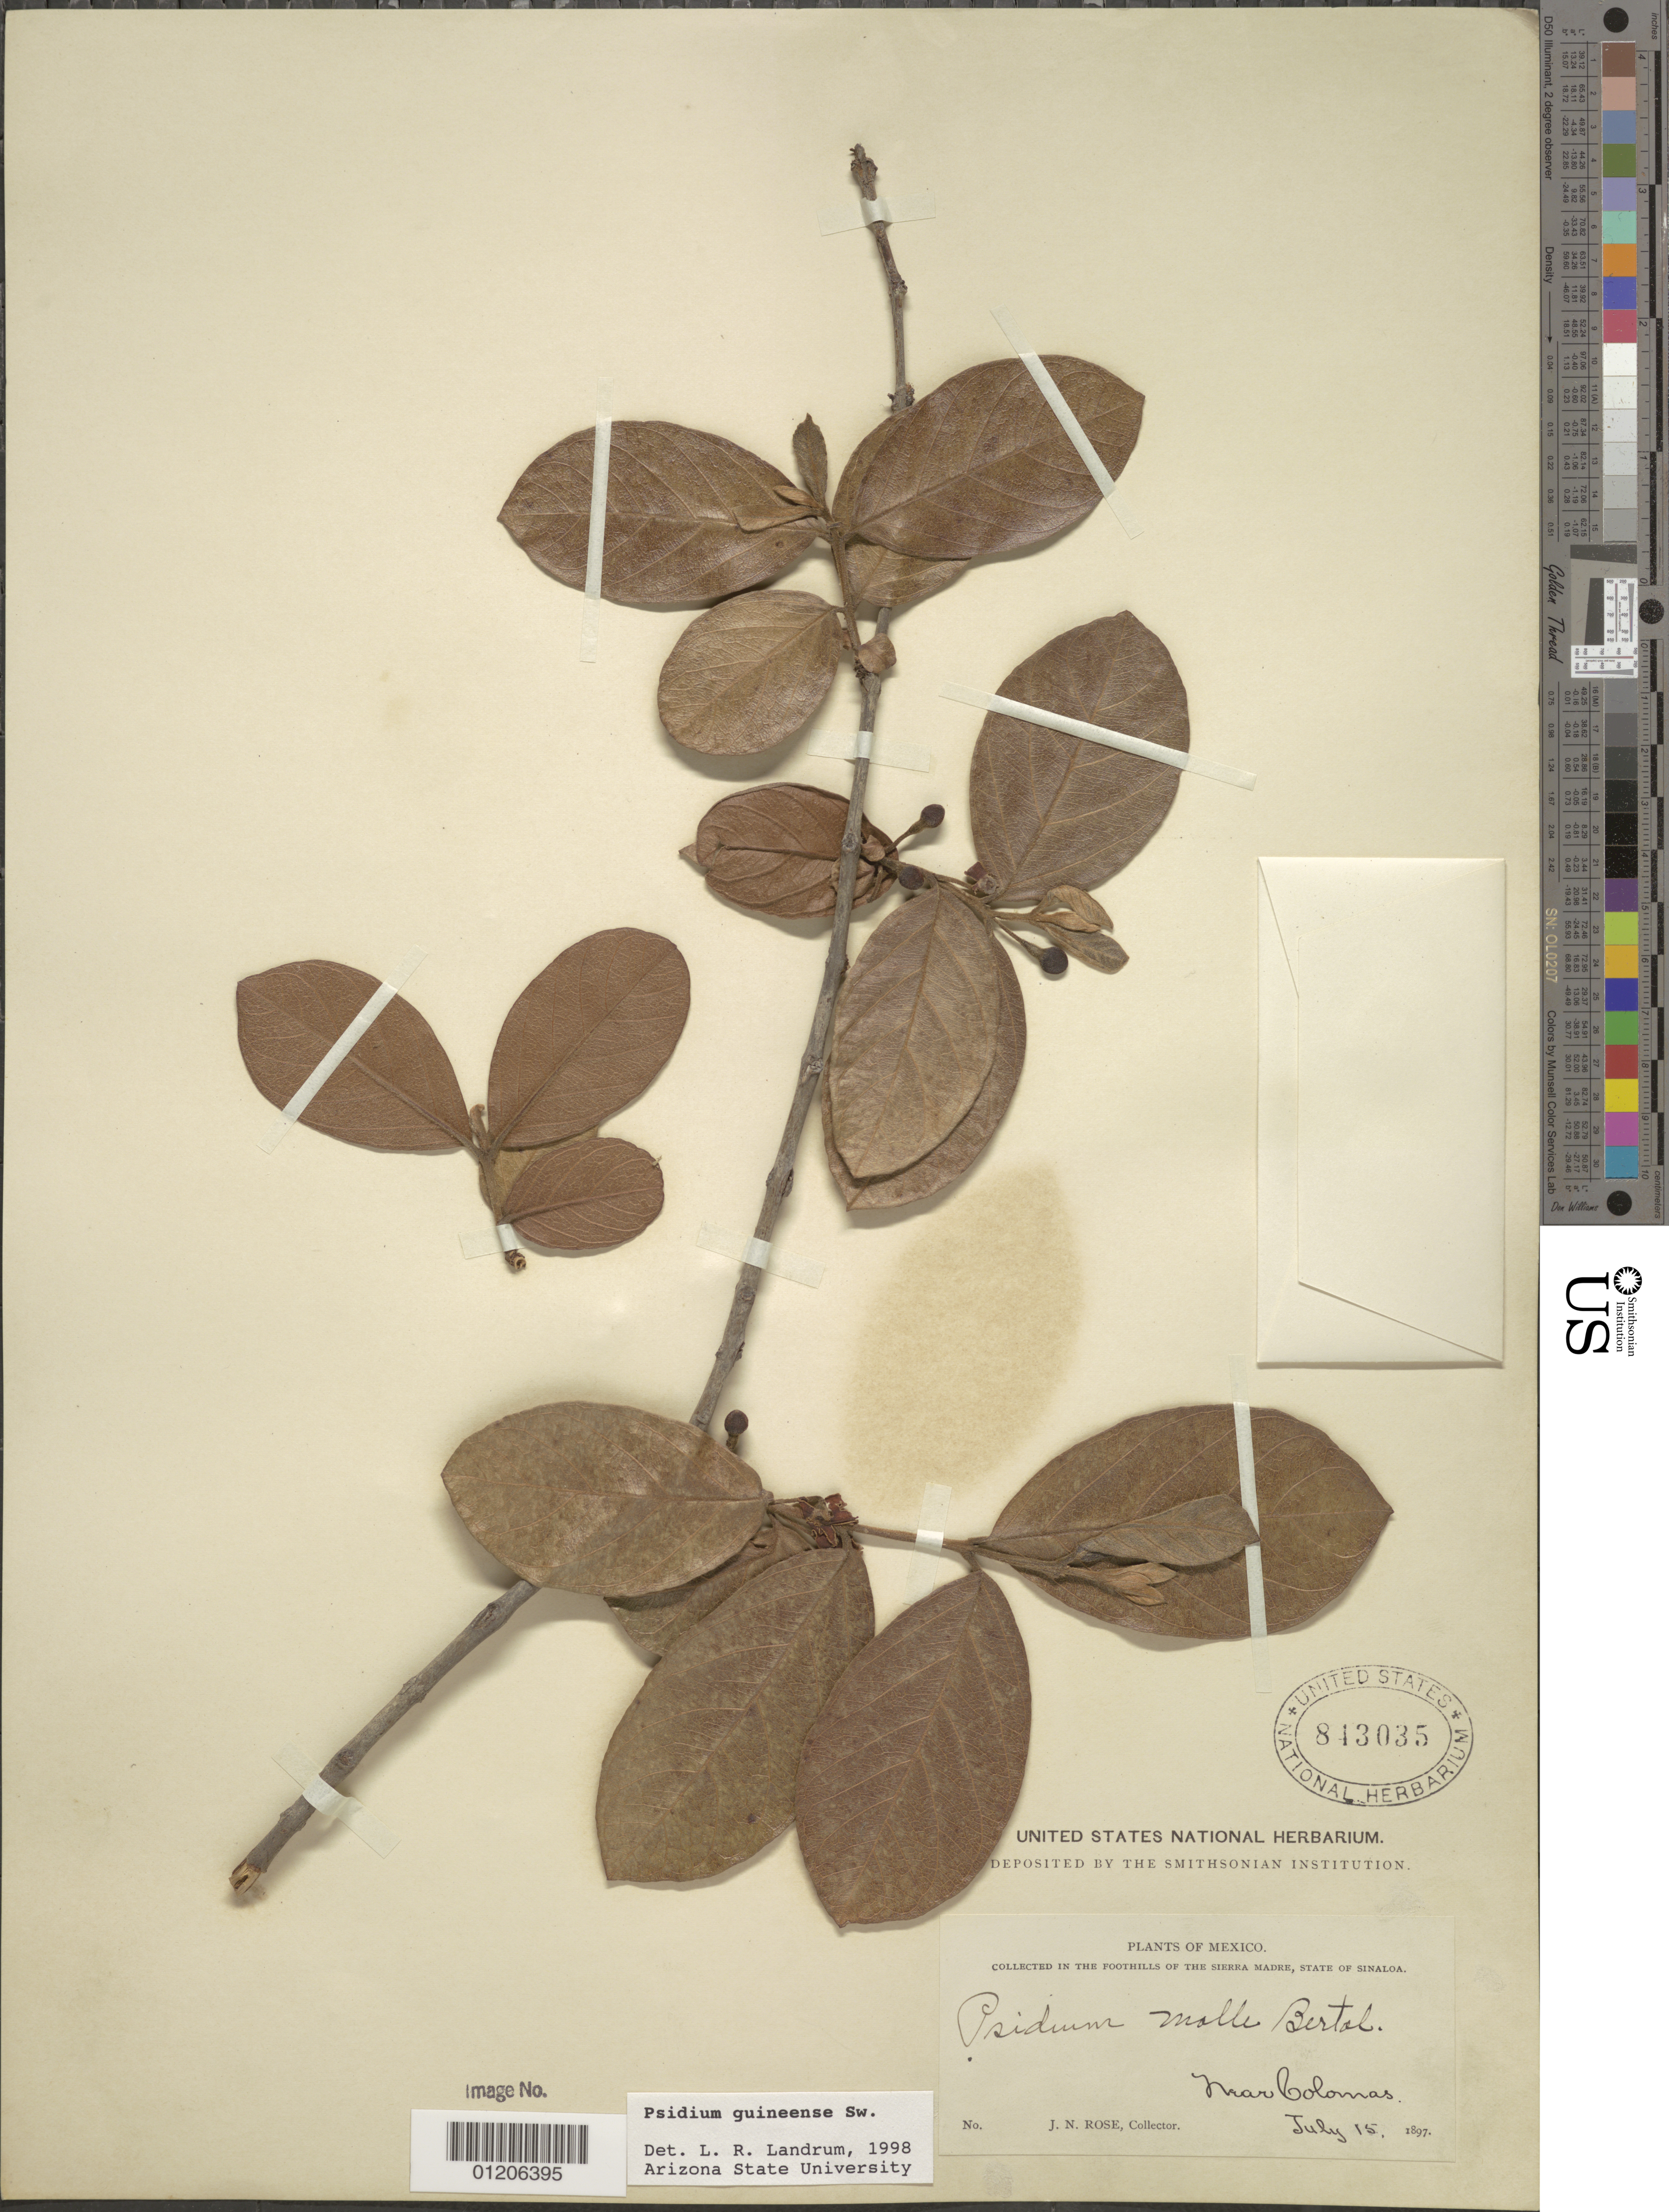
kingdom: Plantae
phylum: Tracheophyta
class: Magnoliopsida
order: Myrtales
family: Myrtaceae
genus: Psidium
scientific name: Psidium guineense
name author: Sw.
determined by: Landrum, L. R.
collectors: J. N. Rose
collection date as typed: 15 Jul 1897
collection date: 1897-07-15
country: Mexico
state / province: Sinaloa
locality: Near Colomas. Foothills of the Sierra Madre, State of Sinaloa.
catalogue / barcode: US 843035